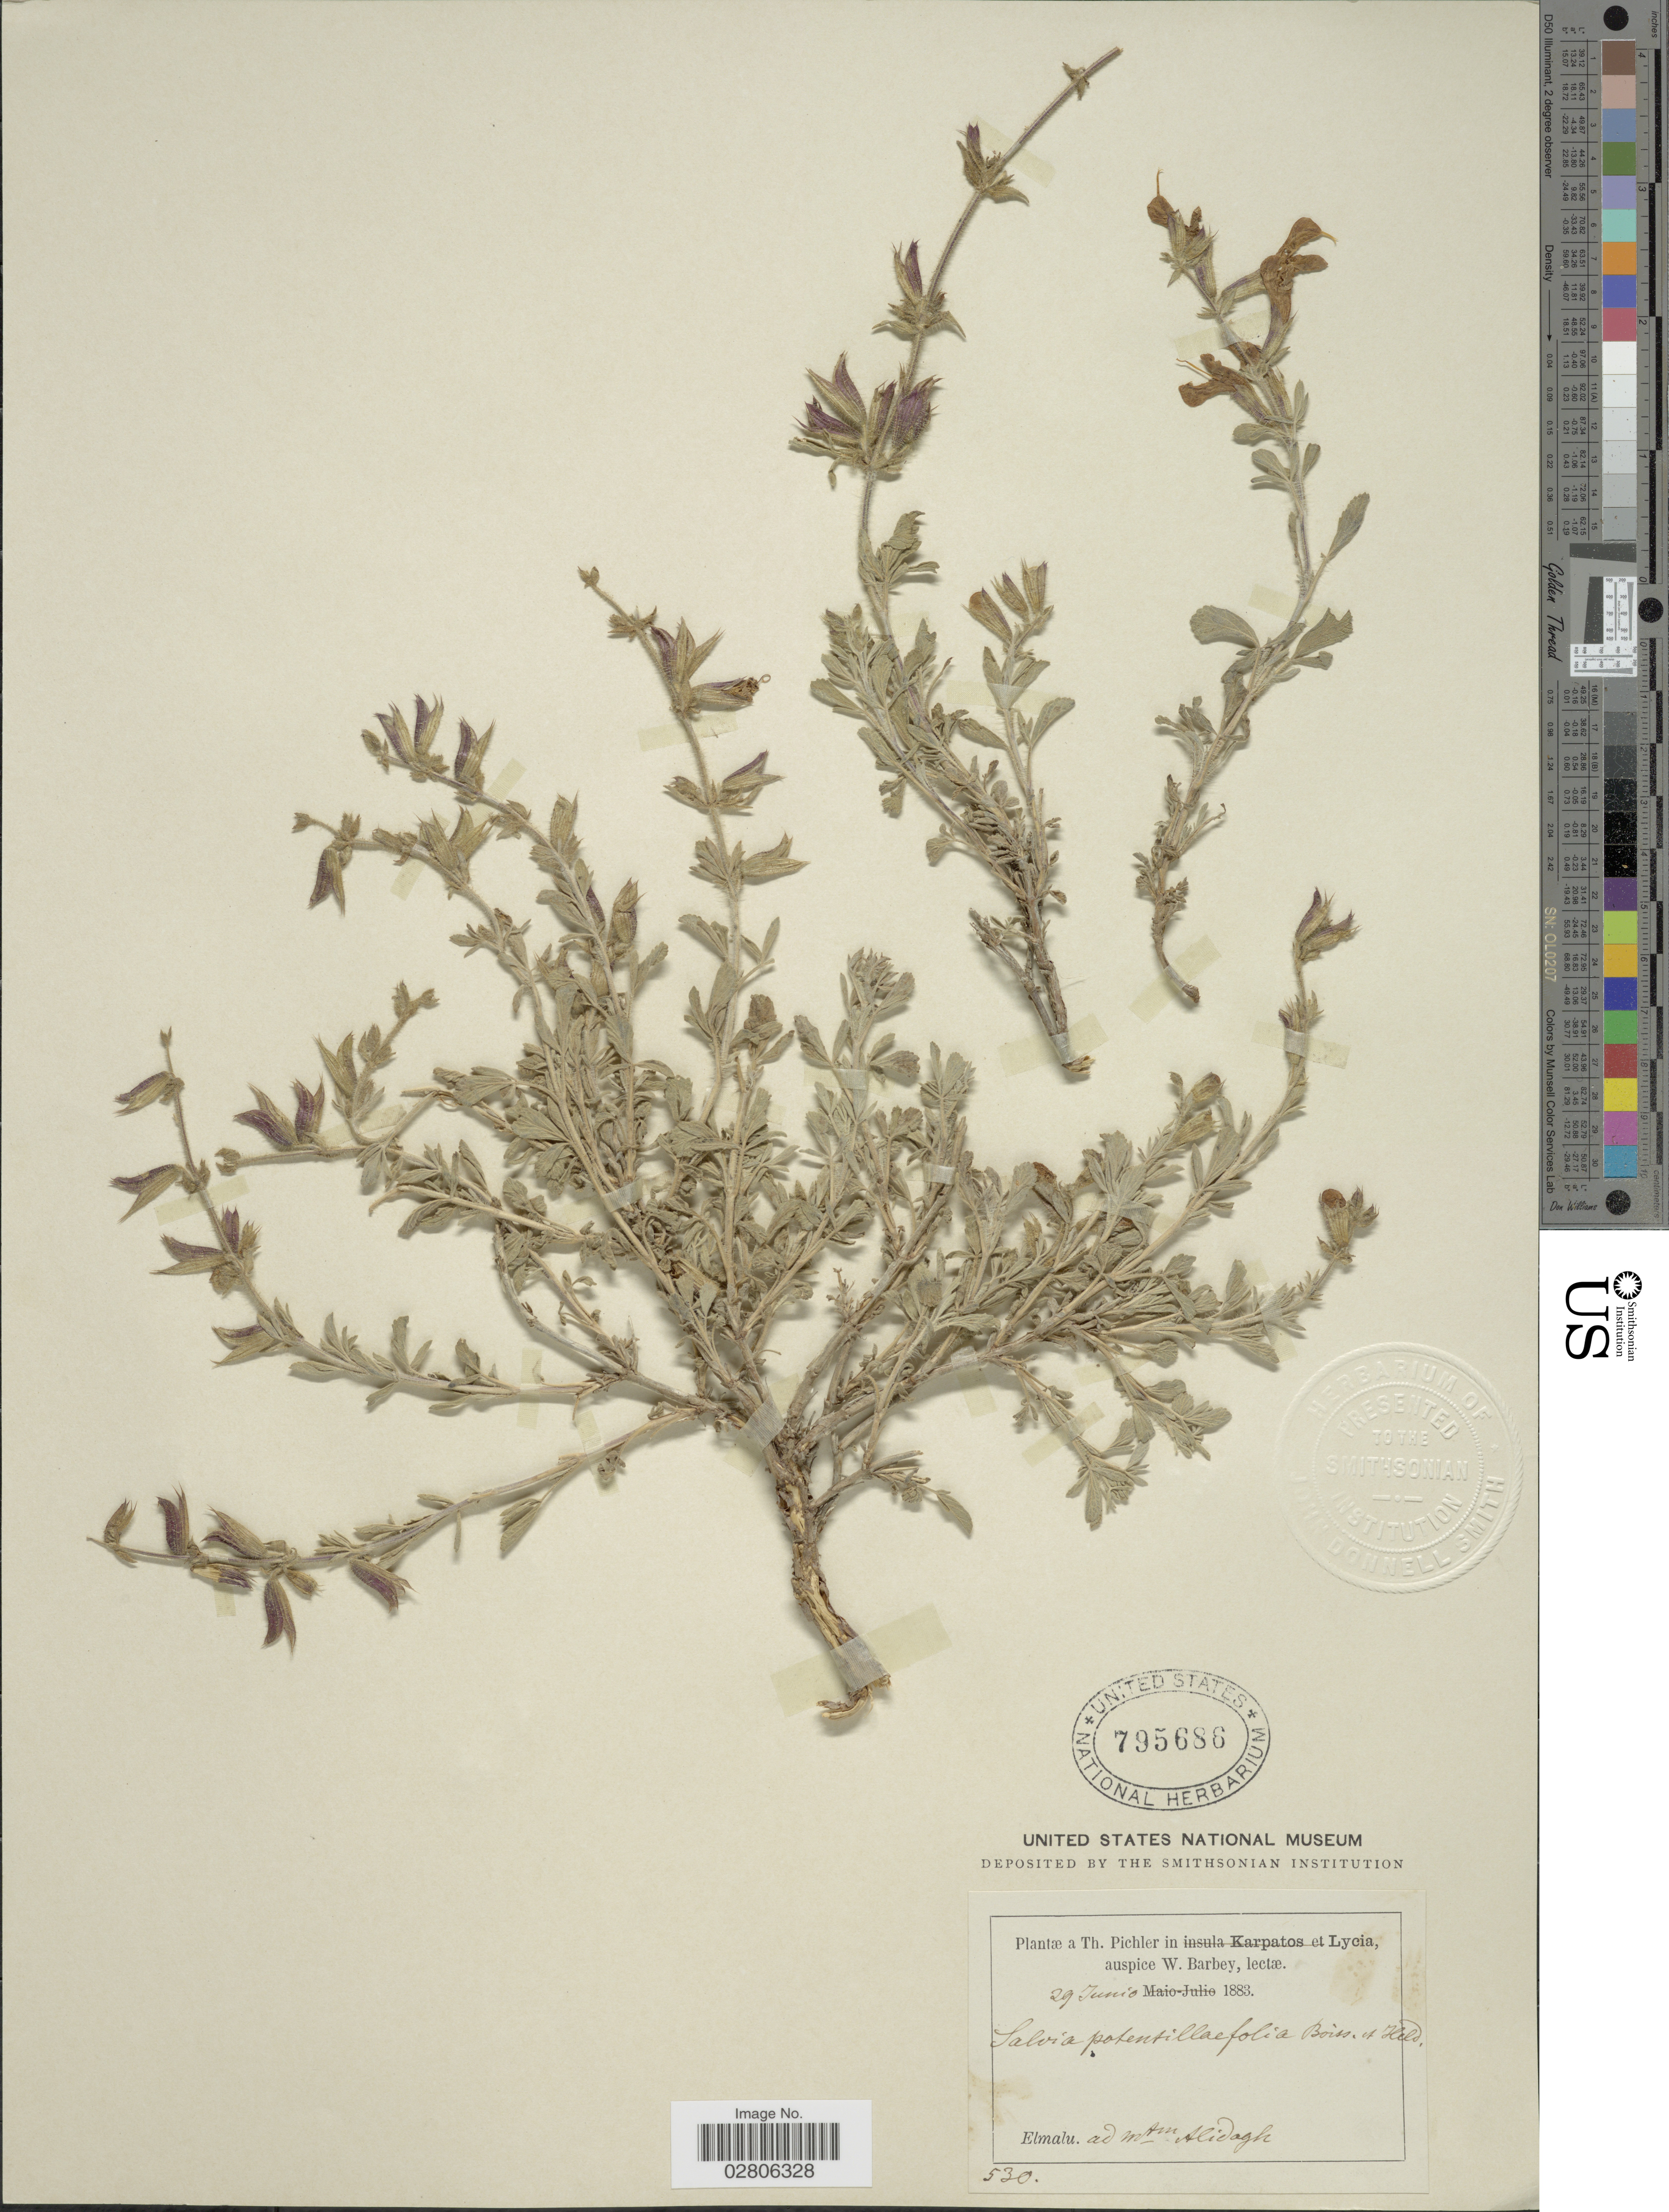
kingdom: Plantae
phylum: Tracheophyta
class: Magnoliopsida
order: Lamiales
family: Lamiaceae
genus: Salvia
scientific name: Salvia potentillifolia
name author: Boiss. & Heldr. ex Benth.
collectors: T. Pichler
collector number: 530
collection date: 1883-06-29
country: Turkey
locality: Elmalu. ad Mane [interpreted] Alidagh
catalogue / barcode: US 795686